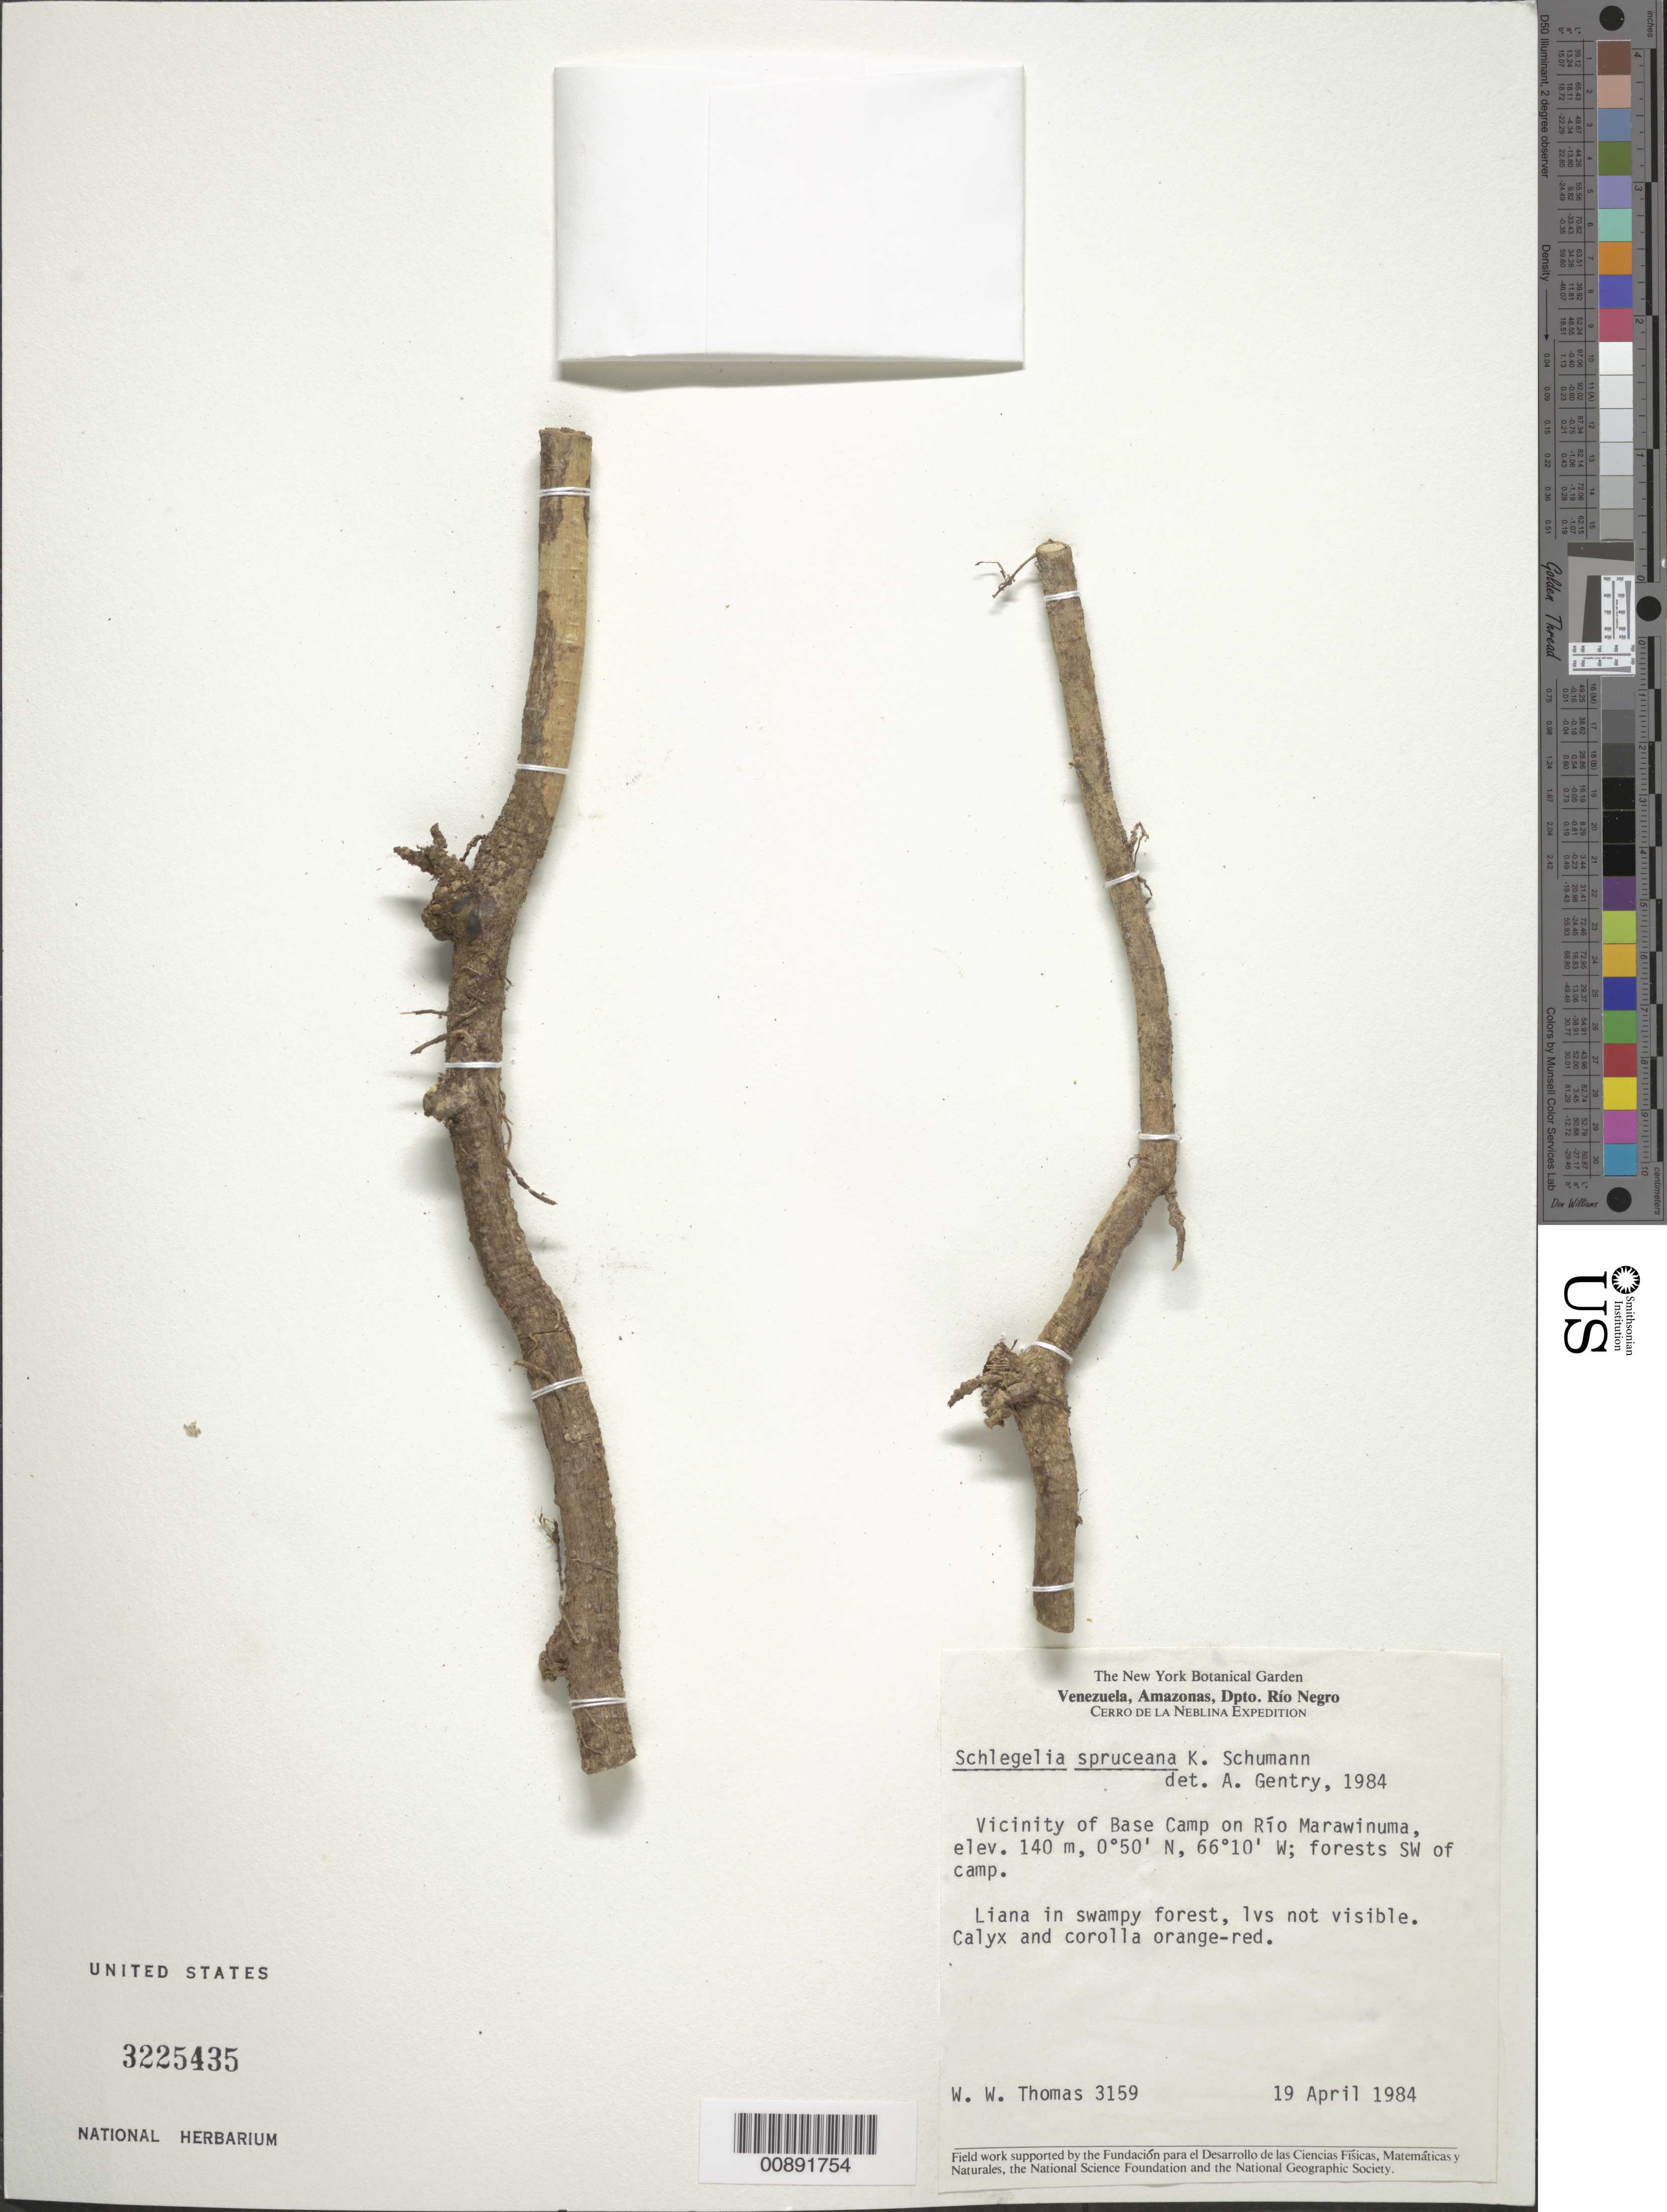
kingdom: Plantae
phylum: Tracheophyta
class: Magnoliopsida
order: Lamiales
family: Schlegeliaceae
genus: Schlegelia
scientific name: Schlegelia spruceana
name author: Bureau & K. Schum.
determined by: Gentry, A. H.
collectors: W. W. Thomas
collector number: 3159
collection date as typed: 19-Apr-84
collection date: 1984-04-19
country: Venezuela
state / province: Amazonas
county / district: Río Negro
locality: Cerro de La Neblina Base Camp on Río Mawarinuma; SW of camp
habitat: Swampy forest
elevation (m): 140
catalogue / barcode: US 3225435